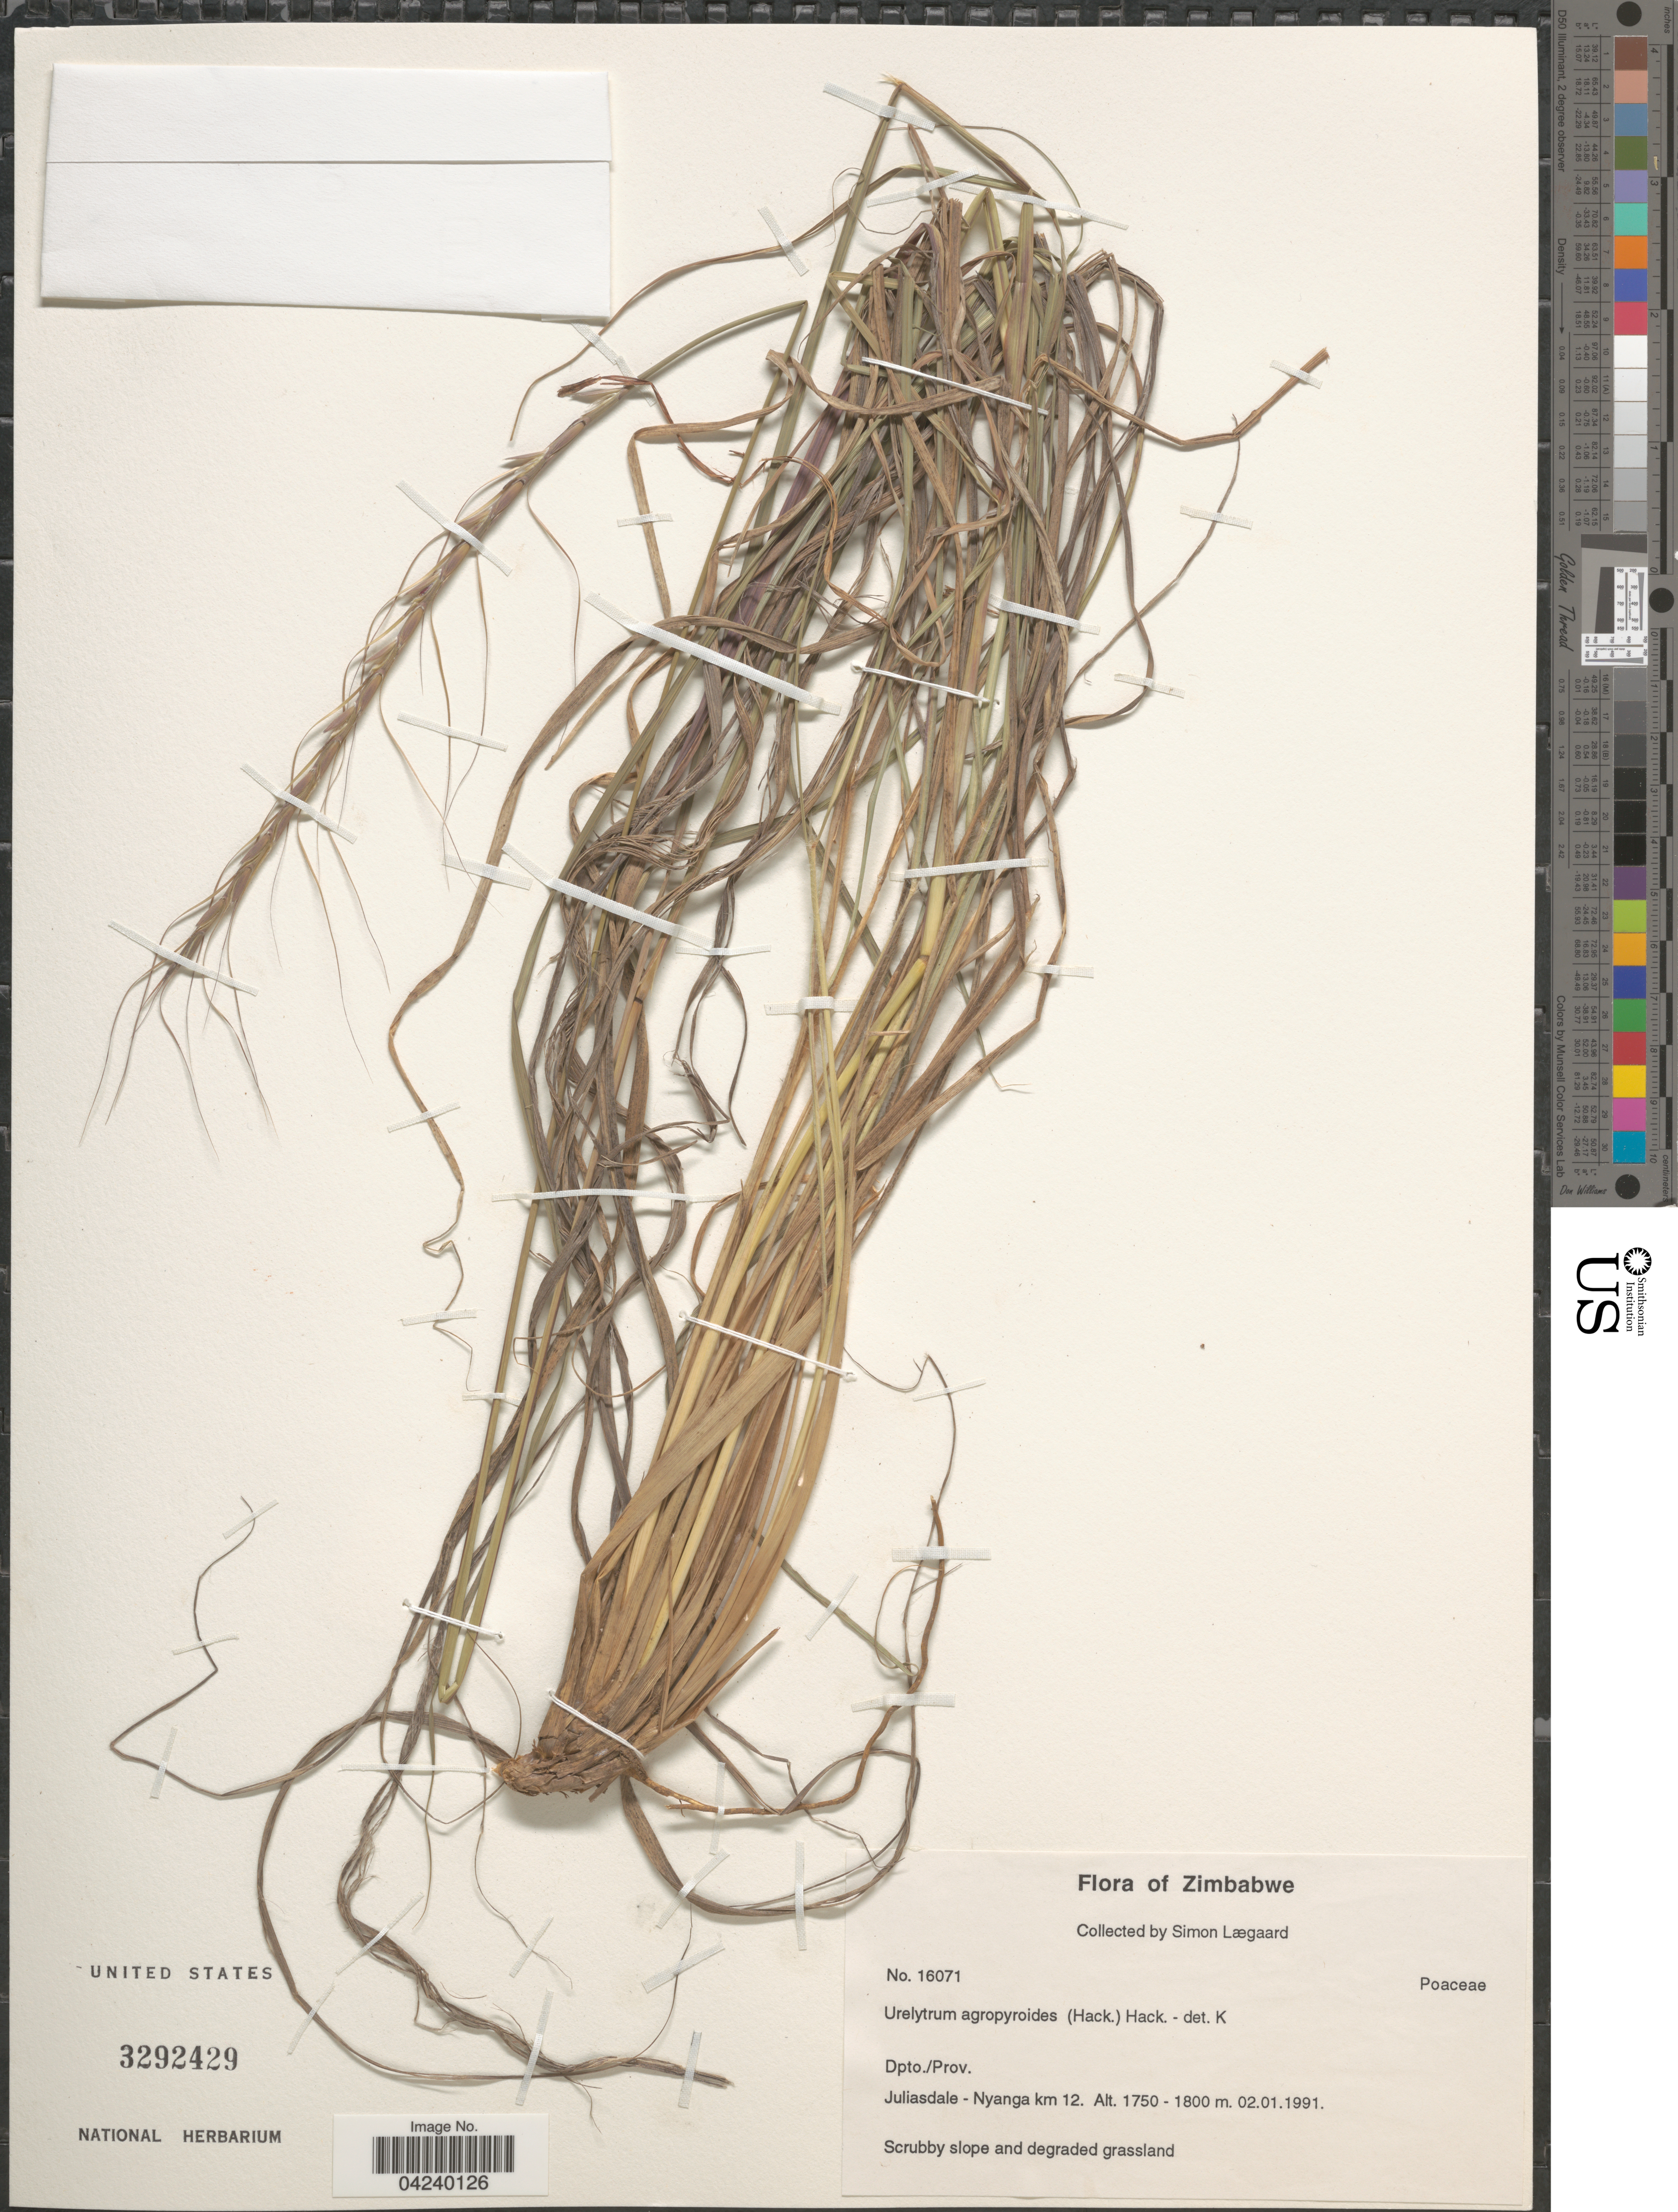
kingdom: Plantae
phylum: Tracheophyta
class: Liliopsida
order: Poales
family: Poaceae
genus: Urelytrum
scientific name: Urelytrum agropyroides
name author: (Hack.) Hack.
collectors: S. Lægaard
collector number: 16071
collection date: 1991-01-02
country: Zimbabwe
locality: Dpto./Prov. Juliasdale - Nyanga km 12.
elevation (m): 1750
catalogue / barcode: US 3292429